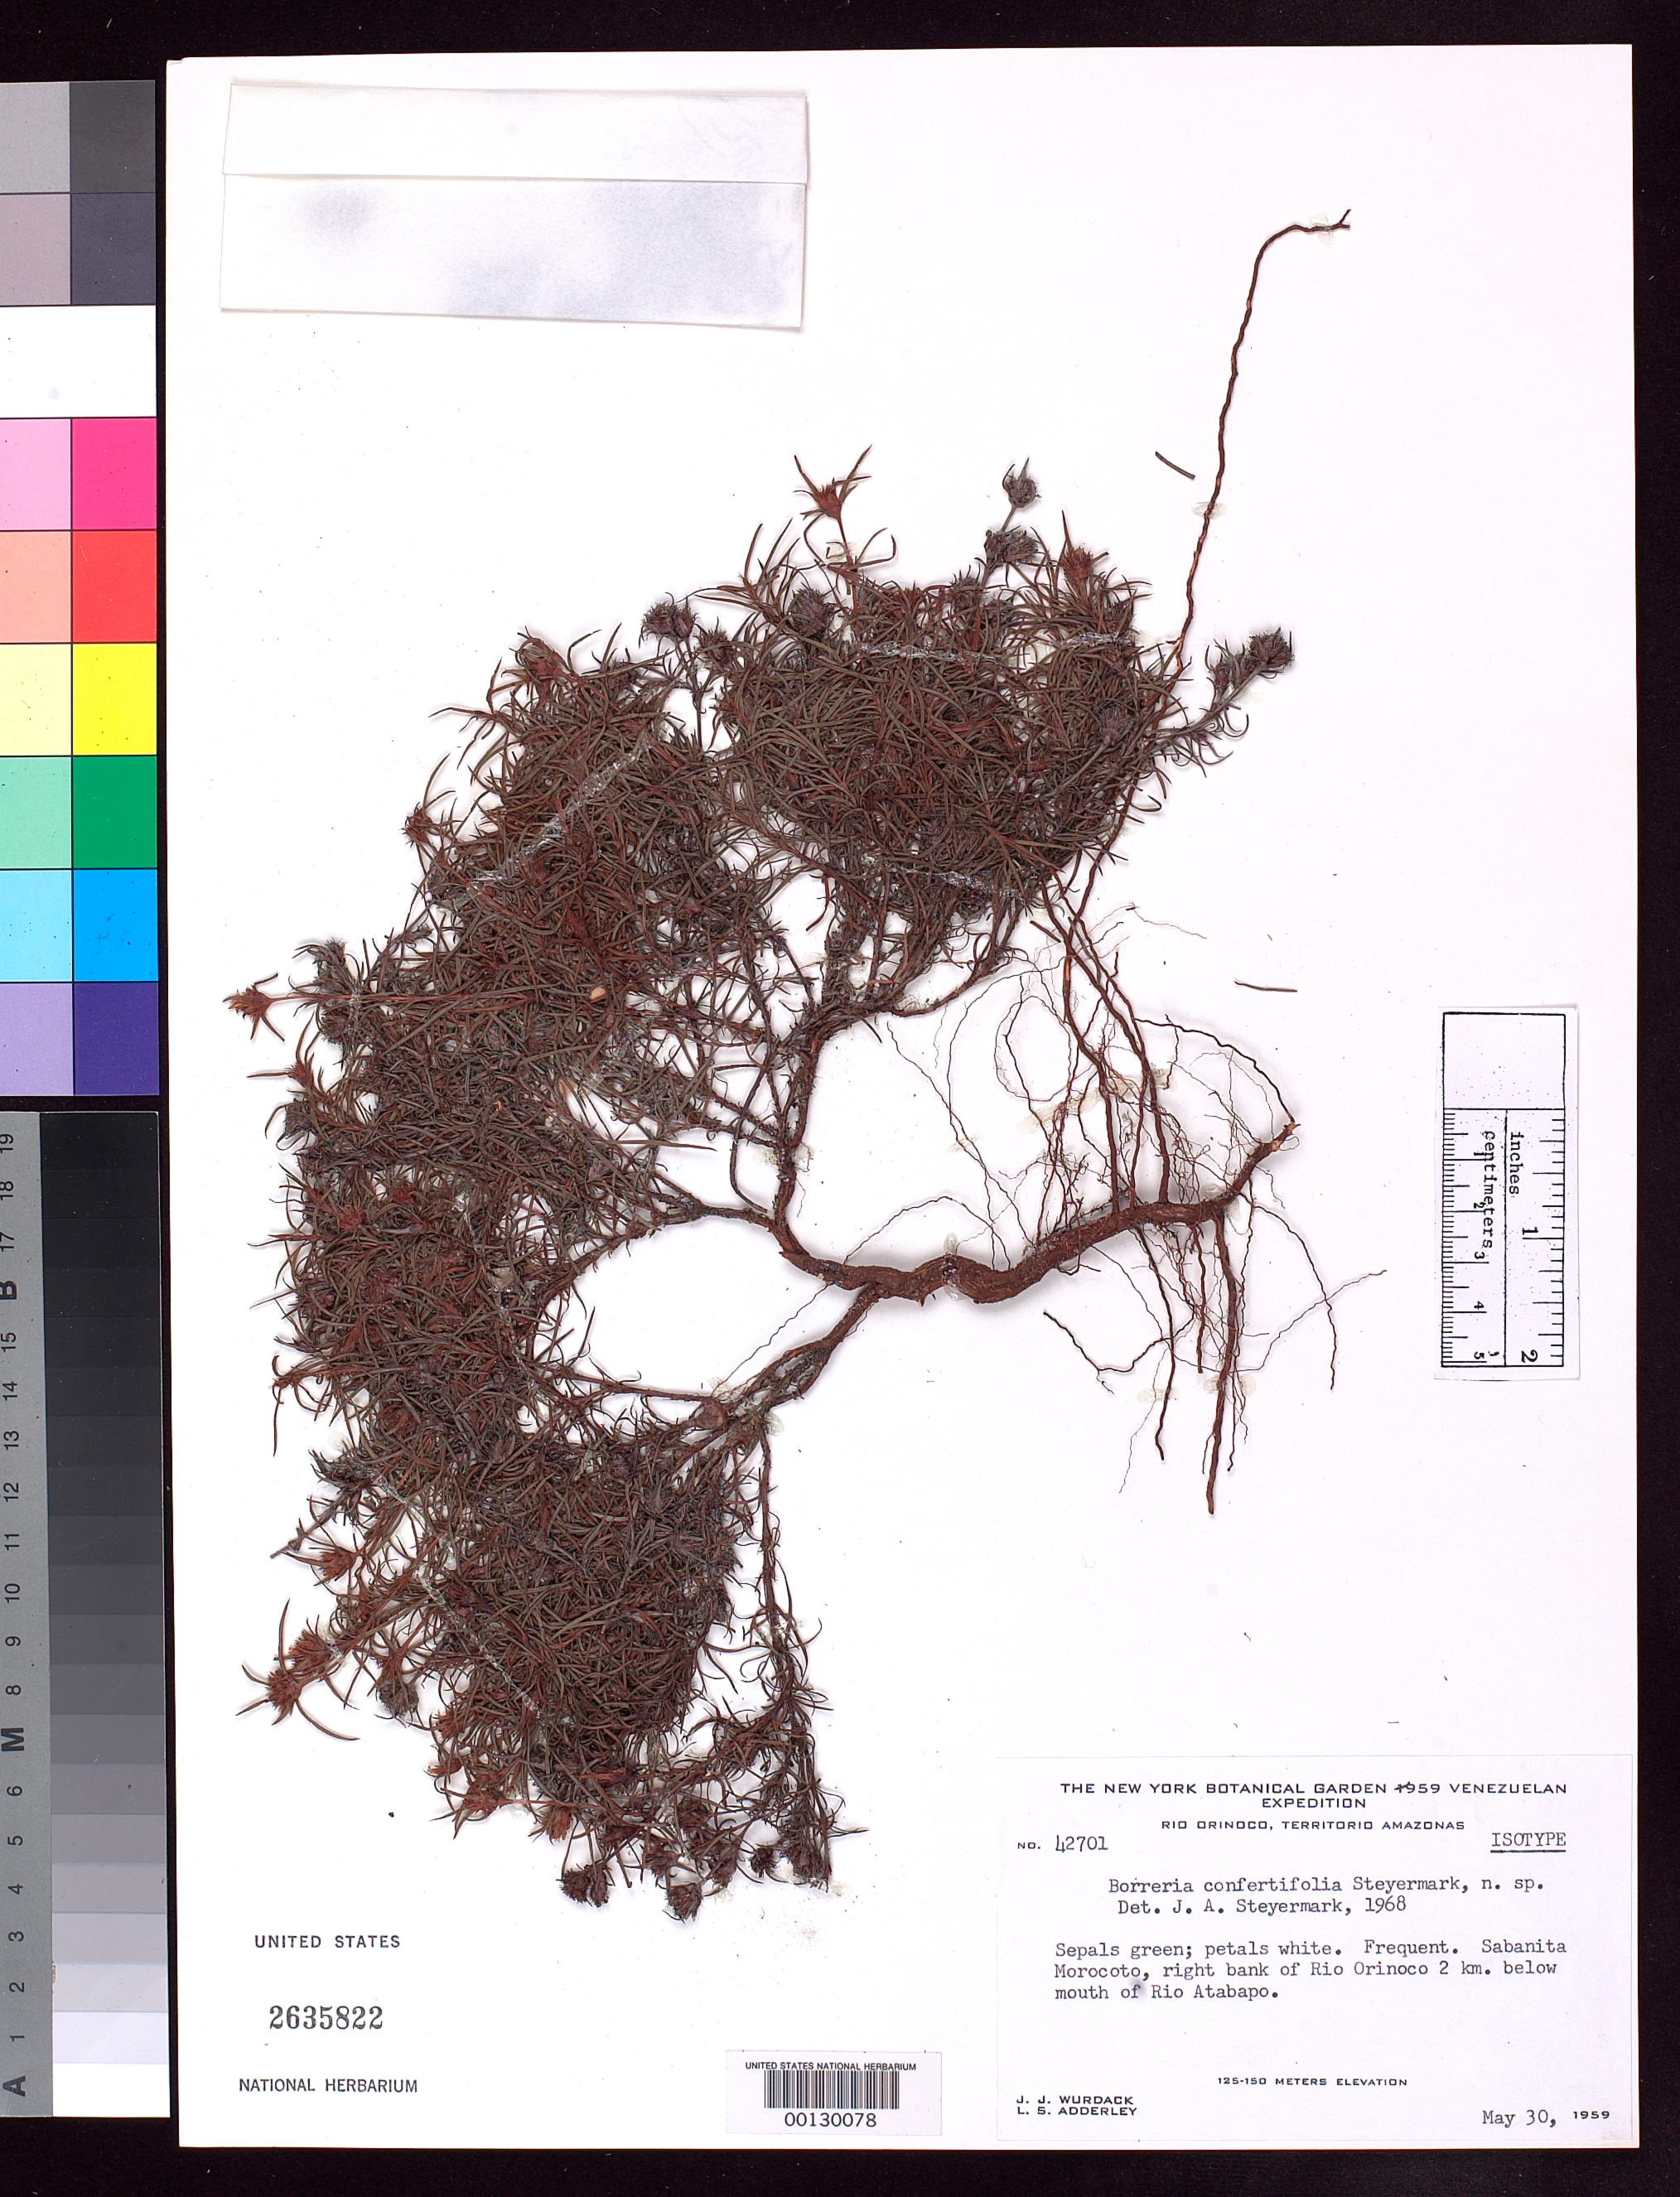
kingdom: Plantae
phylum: Tracheophyta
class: Magnoliopsida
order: Gentianales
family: Rubiaceae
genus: Borreria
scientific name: Borreria confertifolia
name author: Steyerm.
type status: Isotype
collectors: J. J. Wurdack & L. S. Adderley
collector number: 42701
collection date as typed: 30 May 1959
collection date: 1959-05-30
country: Venezuela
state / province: Amazonas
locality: Sabanita Morocto, Rio Orinoco, below mouth of Rio Atabapo.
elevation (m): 125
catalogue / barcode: US 2635822